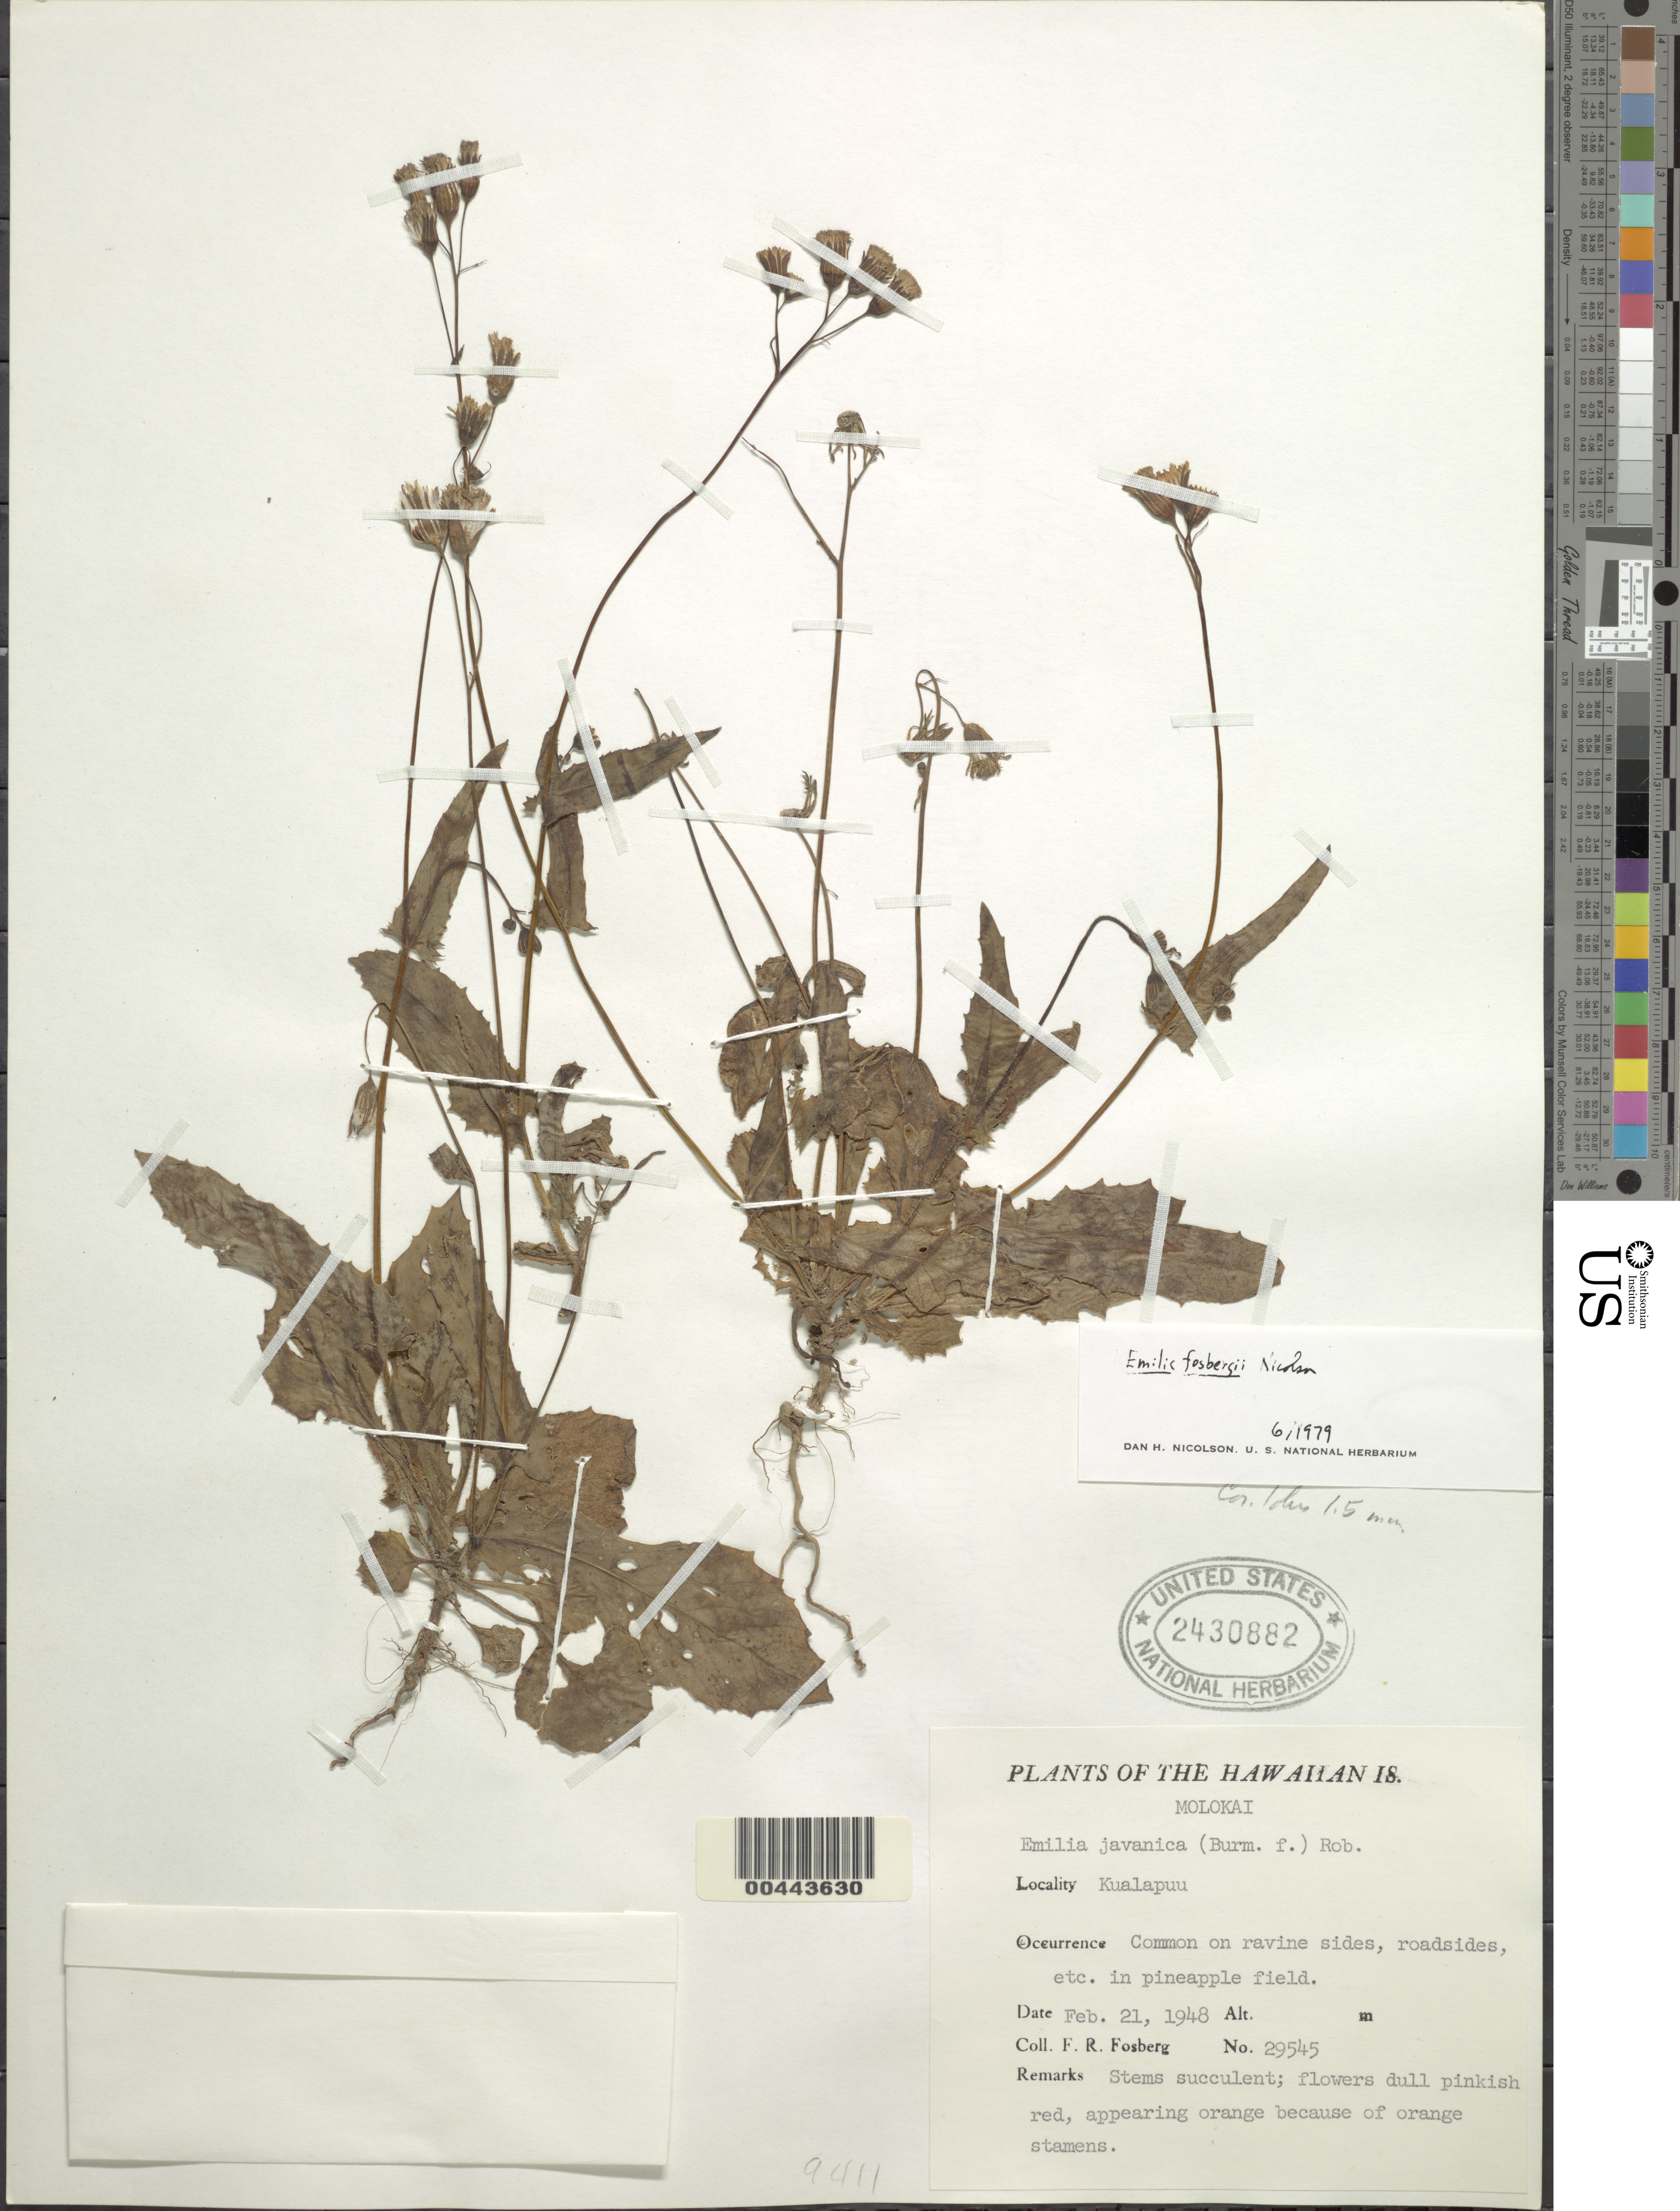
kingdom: Plantae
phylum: Tracheophyta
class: Magnoliopsida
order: Asterales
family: Asteraceae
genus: Emilia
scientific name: Emilia fosbergii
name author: Nicolson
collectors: F. R. Fosberg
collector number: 29545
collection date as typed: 21 Feb 1948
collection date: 1948-02-21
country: United States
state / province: Hawaii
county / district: Maui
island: Moloka'i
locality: Kualapuu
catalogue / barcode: US 2430882